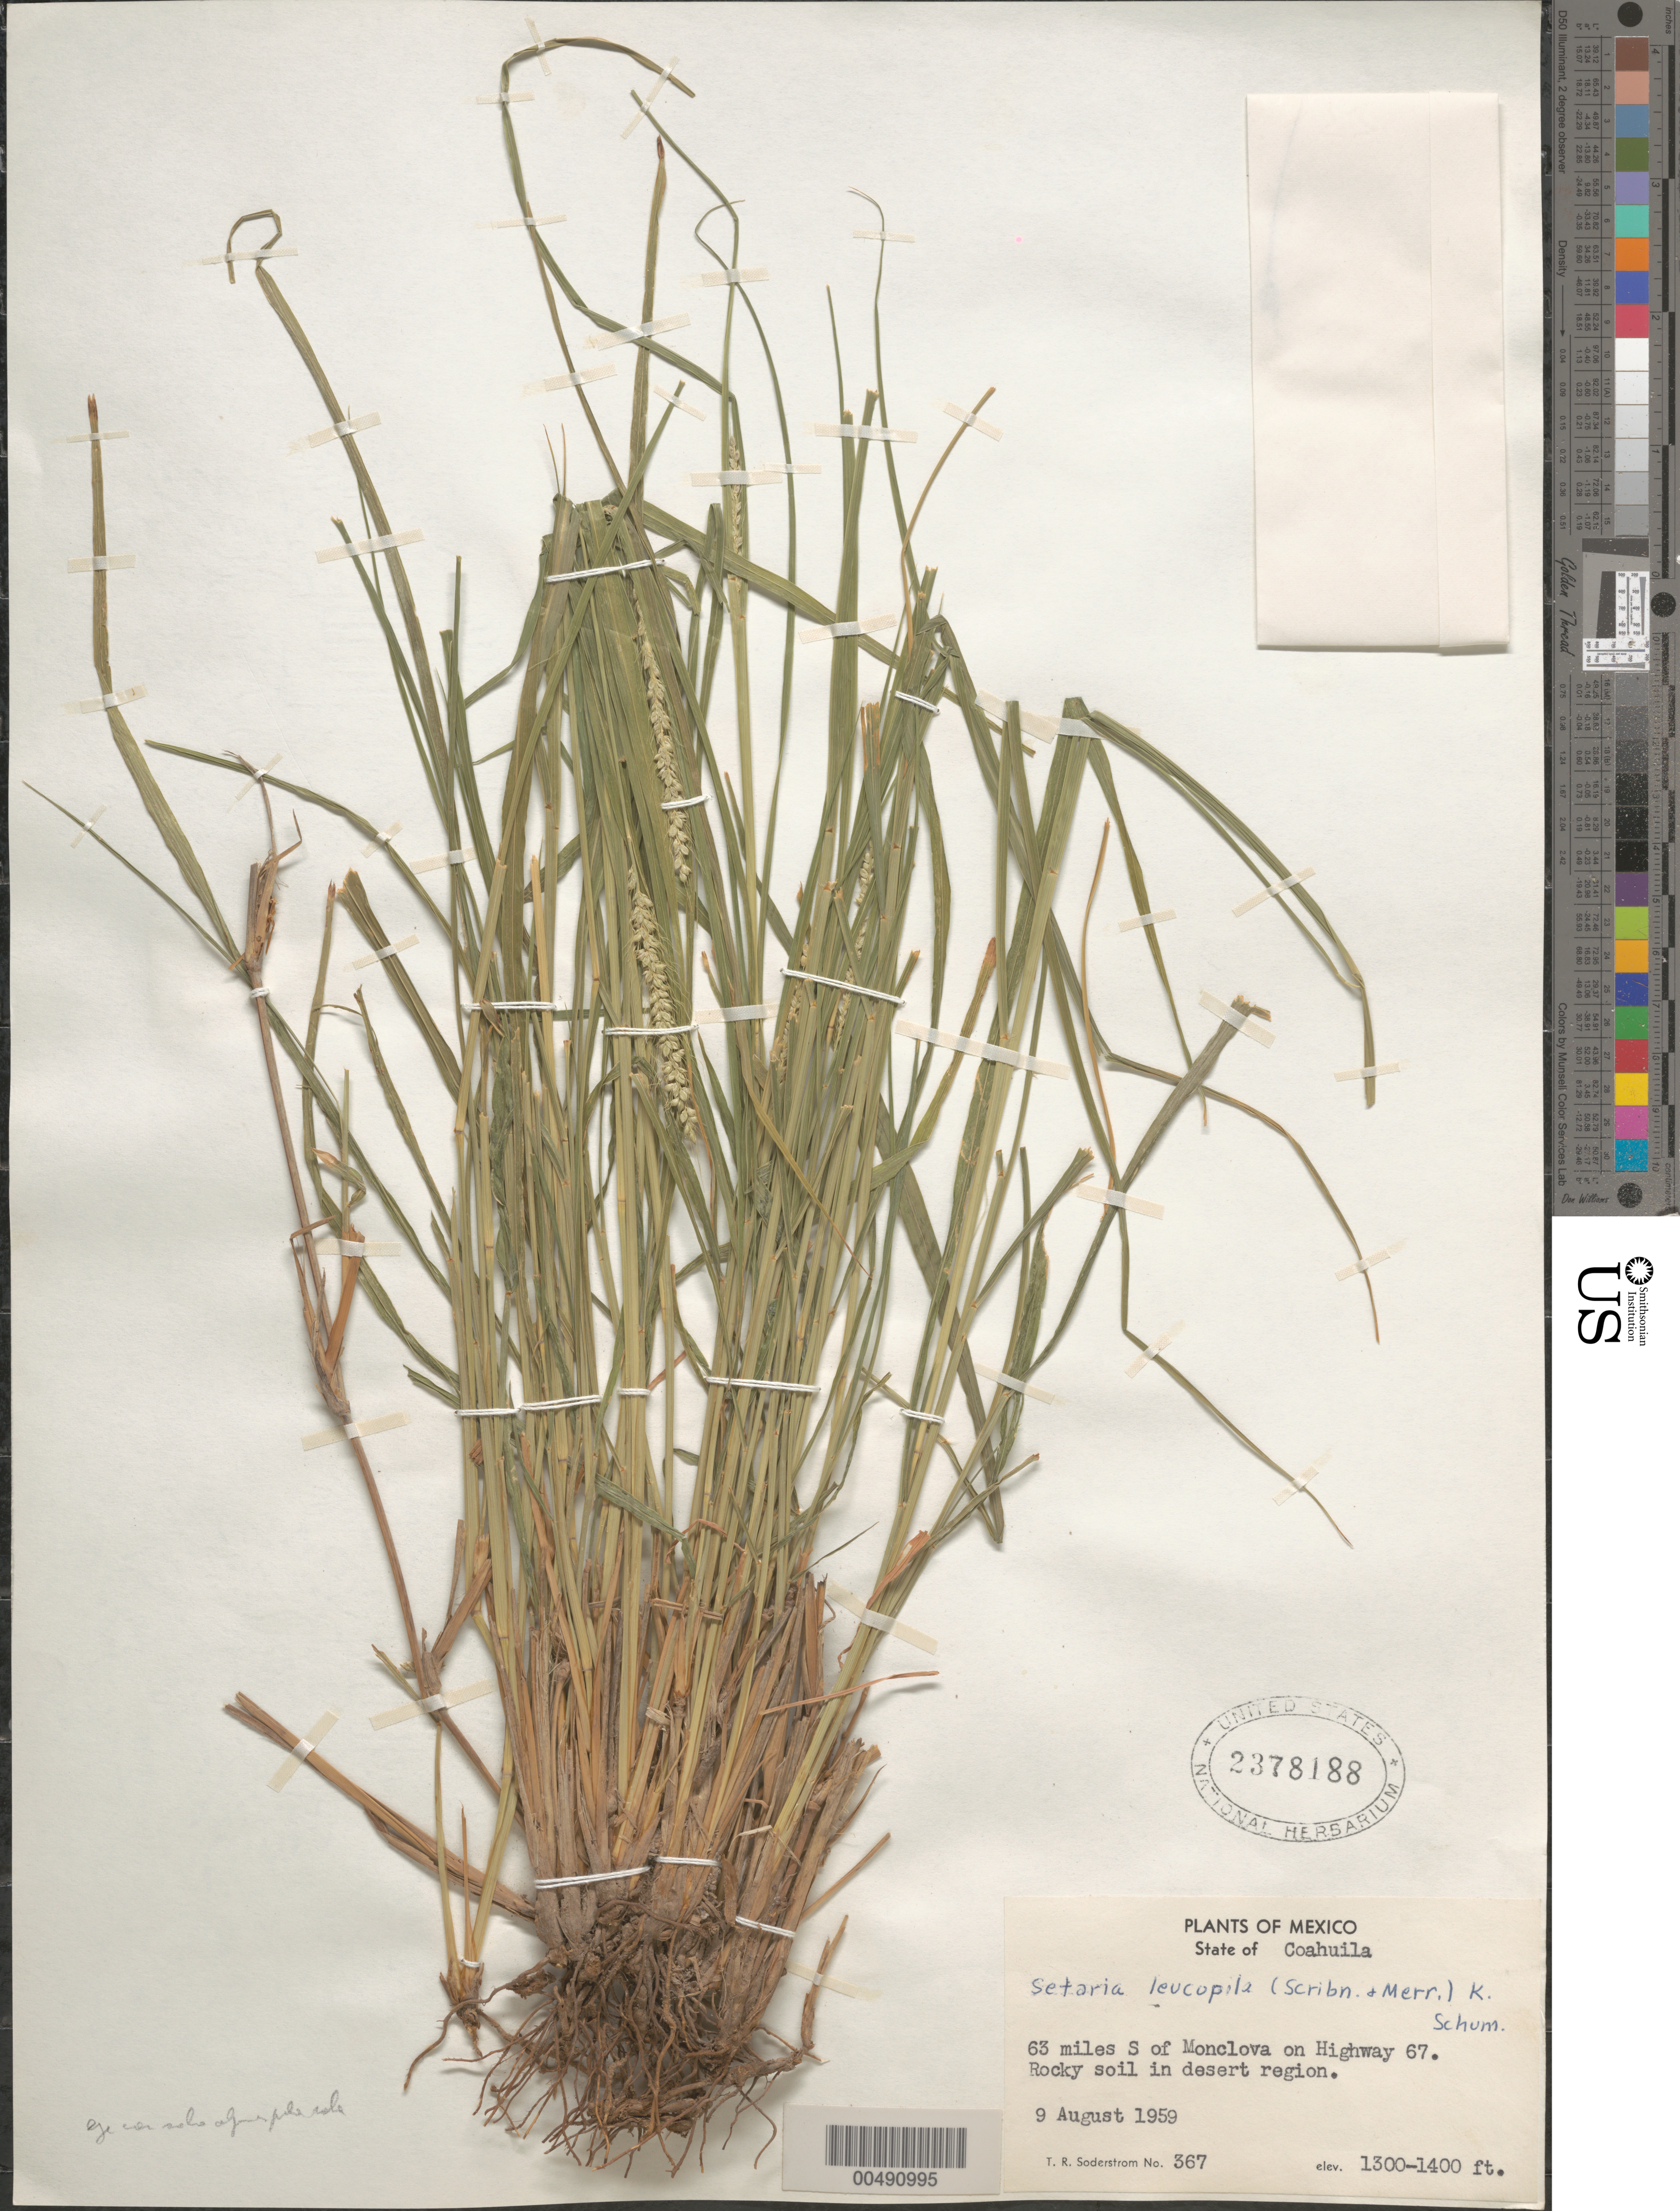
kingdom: Plantae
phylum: Tracheophyta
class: Liliopsida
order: Poales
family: Poaceae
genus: Setaria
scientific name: Setaria leucopila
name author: (Scribn. & Merr.) K. Schum.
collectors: T. R. Soderstrom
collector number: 367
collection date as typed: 9 Aug 1959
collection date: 1959-08-09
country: Mexico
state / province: Coahuila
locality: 63 mi S of Monclova on Hwy 67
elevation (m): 396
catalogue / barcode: US 2378188